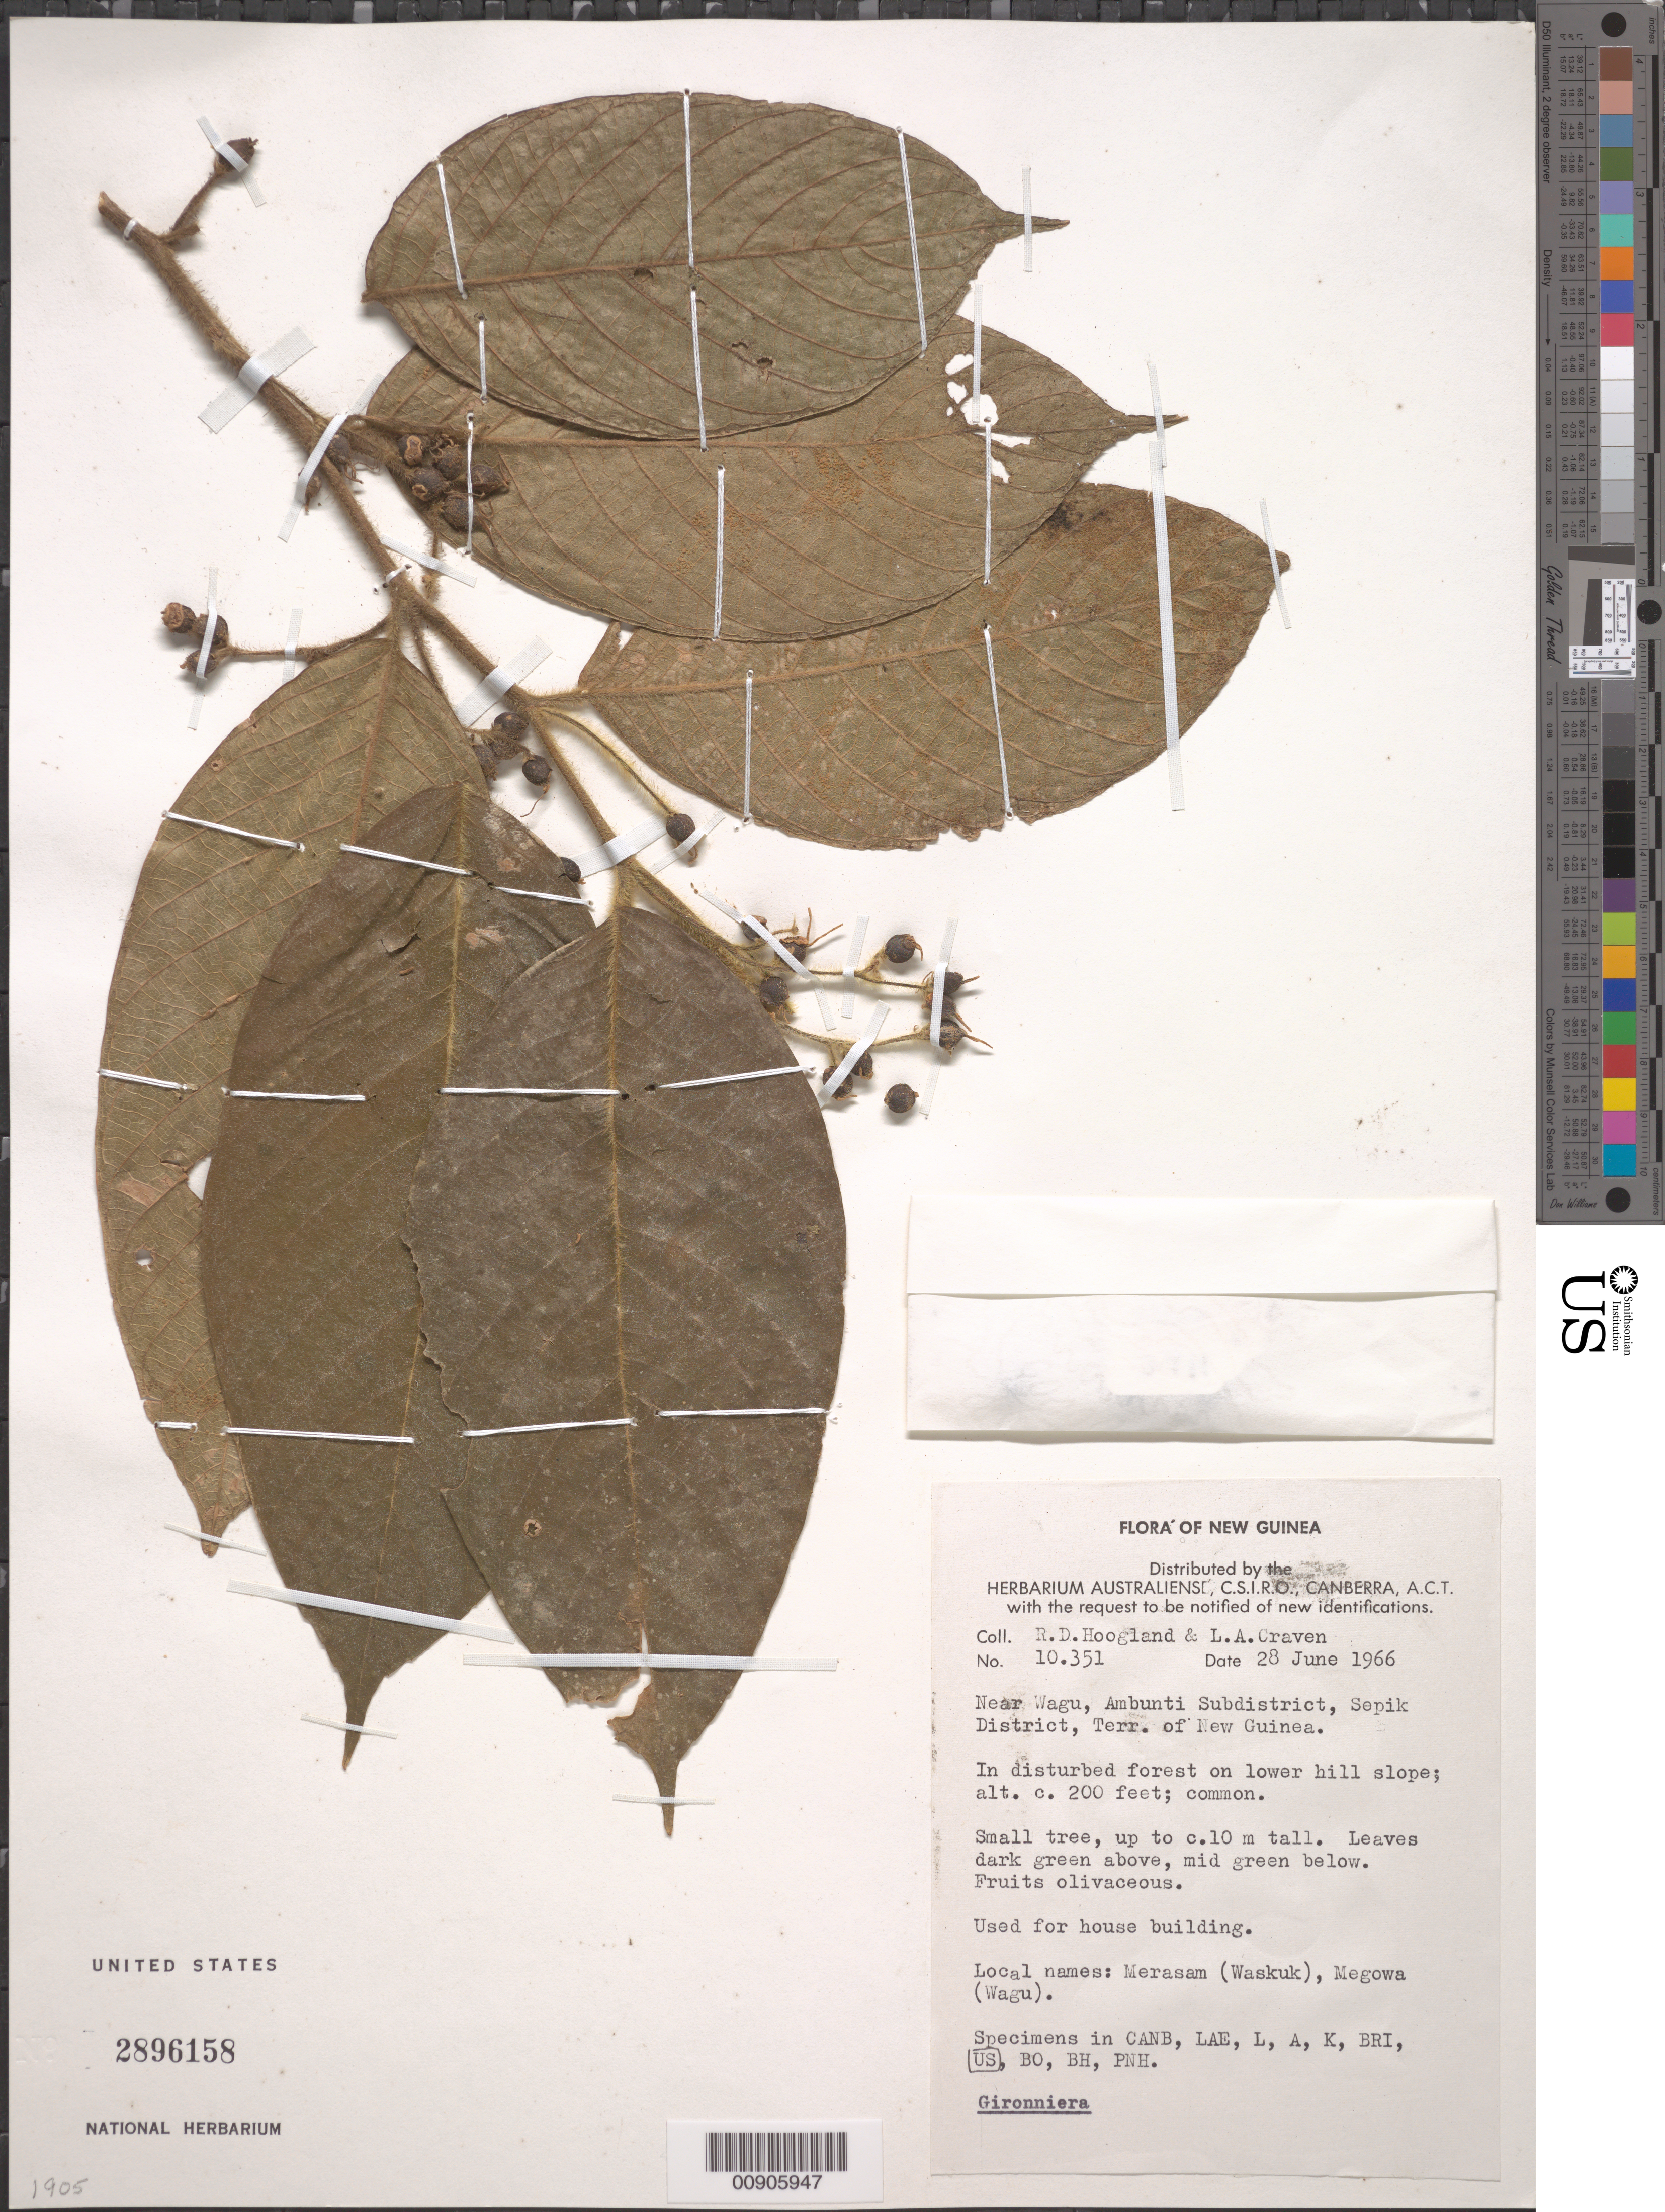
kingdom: Plantae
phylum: Tracheophyta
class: Magnoliopsida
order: Rosales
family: Cannabaceae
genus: Gironniera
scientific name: Gironniera sp.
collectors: R. D. Hoogland & L. A. Craven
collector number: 10351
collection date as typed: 28 Jun 1966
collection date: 1966-06-28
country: Papua New Guinea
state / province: East Sepik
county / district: Ambunti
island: New Guinea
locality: Near Wagu, Ambunti Subdistrict, Sepik District, Terr. of New Guinea.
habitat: In disturbed forest on lower hill slope. Common.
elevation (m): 61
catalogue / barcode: US 2896158